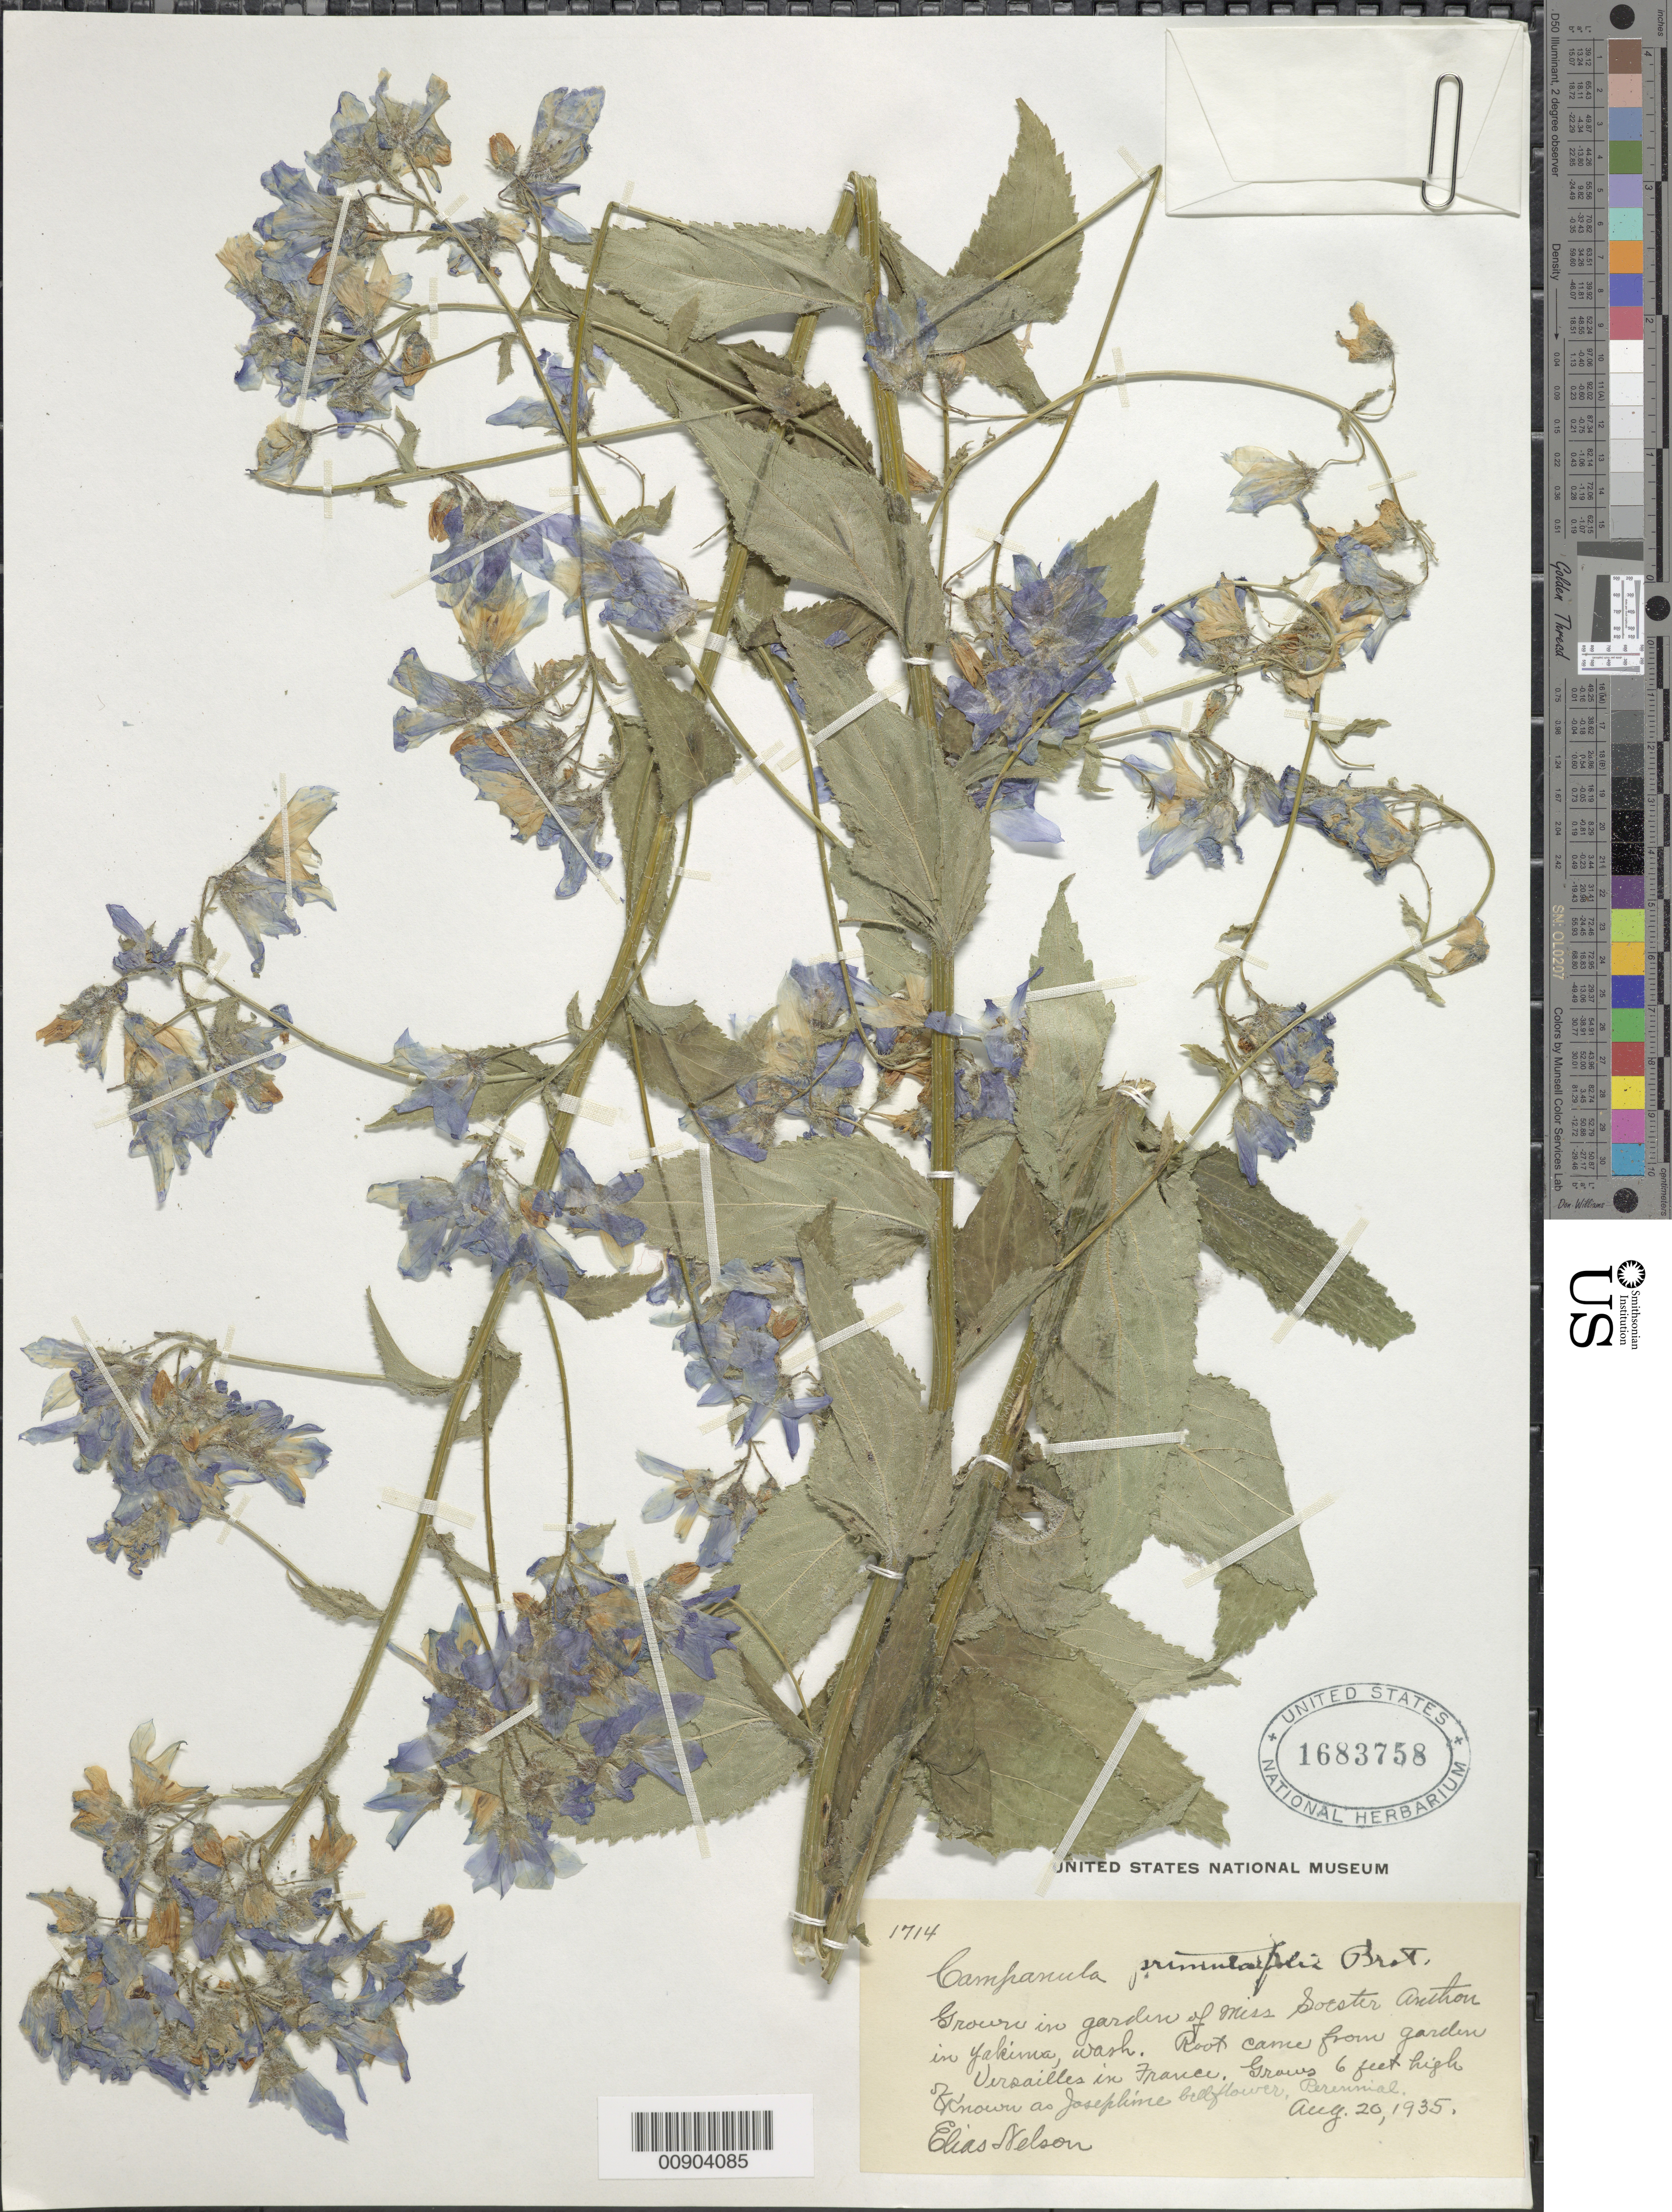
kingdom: Plantae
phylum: Tracheophyta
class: Magnoliopsida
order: Asterales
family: Campanulaceae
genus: Campanula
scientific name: Campanula primulaefolia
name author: Brot.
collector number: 1714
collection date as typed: Aug. 26, 1935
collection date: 1935-08-26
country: United States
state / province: Washington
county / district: Yakima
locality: Grown in garden of Miss Sorster Anthon. Root from Versailles, France.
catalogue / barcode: US 1683758